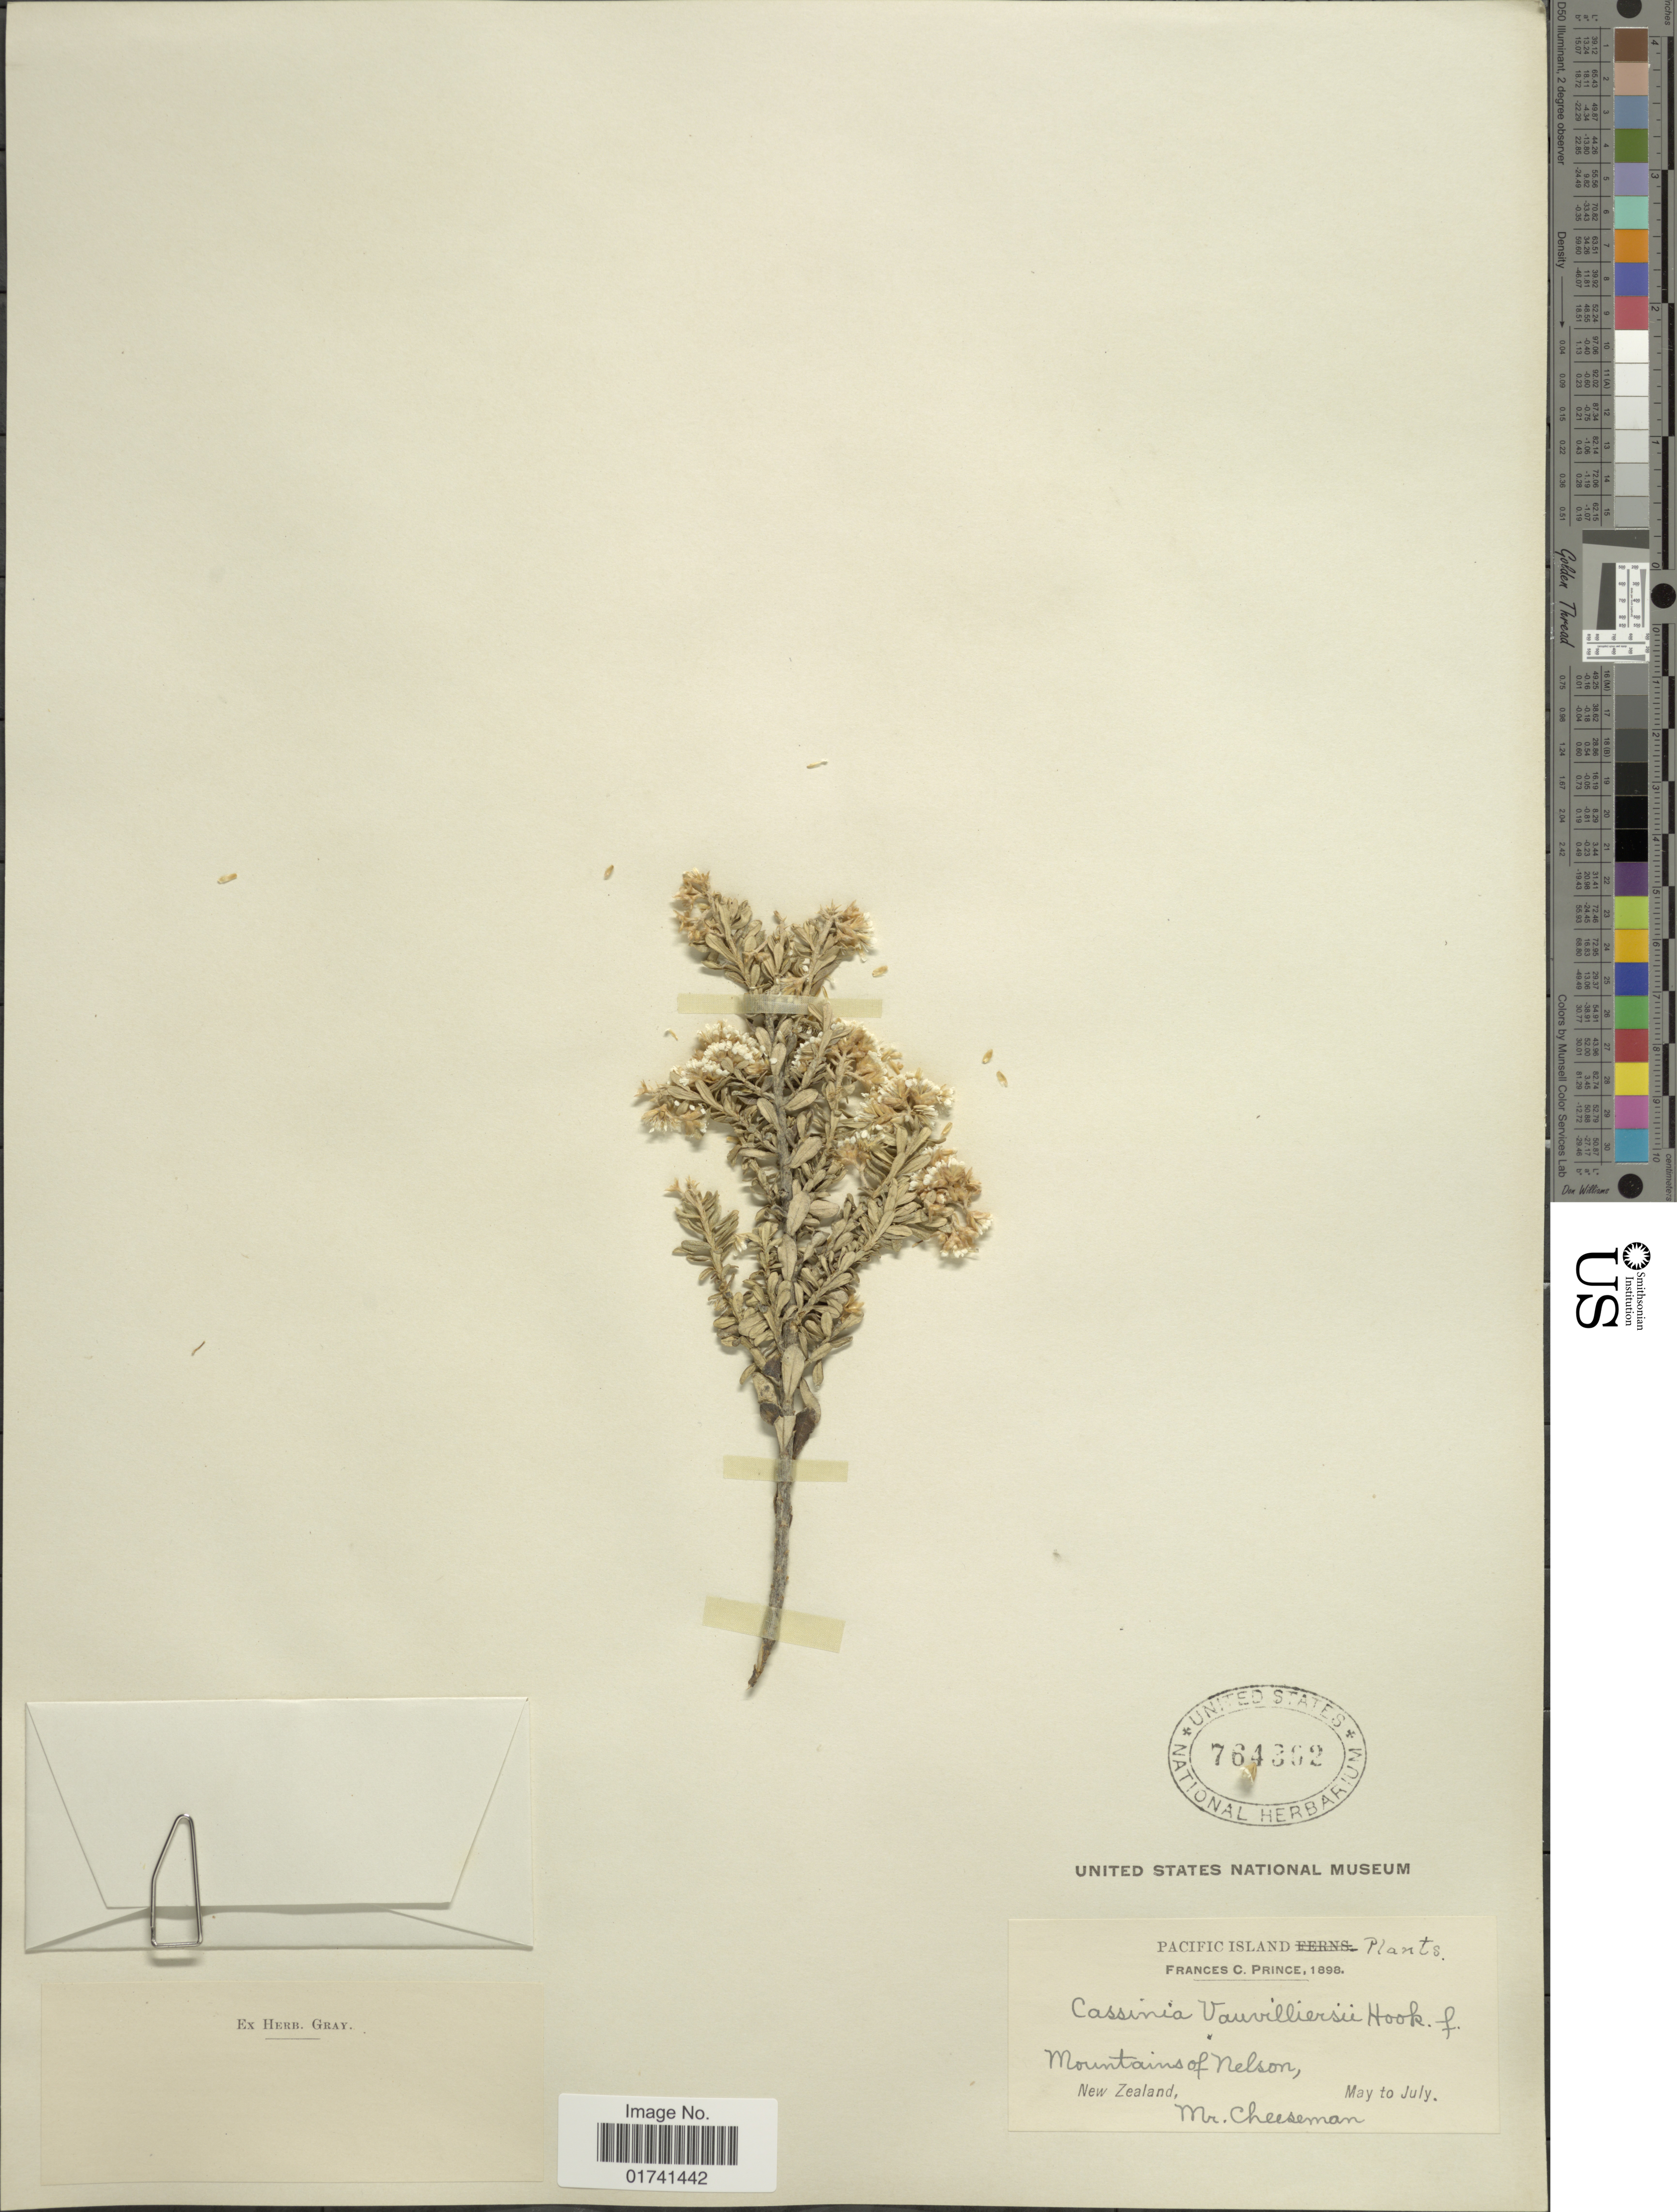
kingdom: Plantae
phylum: Tracheophyta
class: Magnoliopsida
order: Asterales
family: Asteraceae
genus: Cassinia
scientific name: Cassinia vauvilliersii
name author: Hook. f.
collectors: Cheeseman & F. Prince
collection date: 1898-05/1898-07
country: New Zealand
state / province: Nelson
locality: Mountains of Nelson.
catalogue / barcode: US 764362